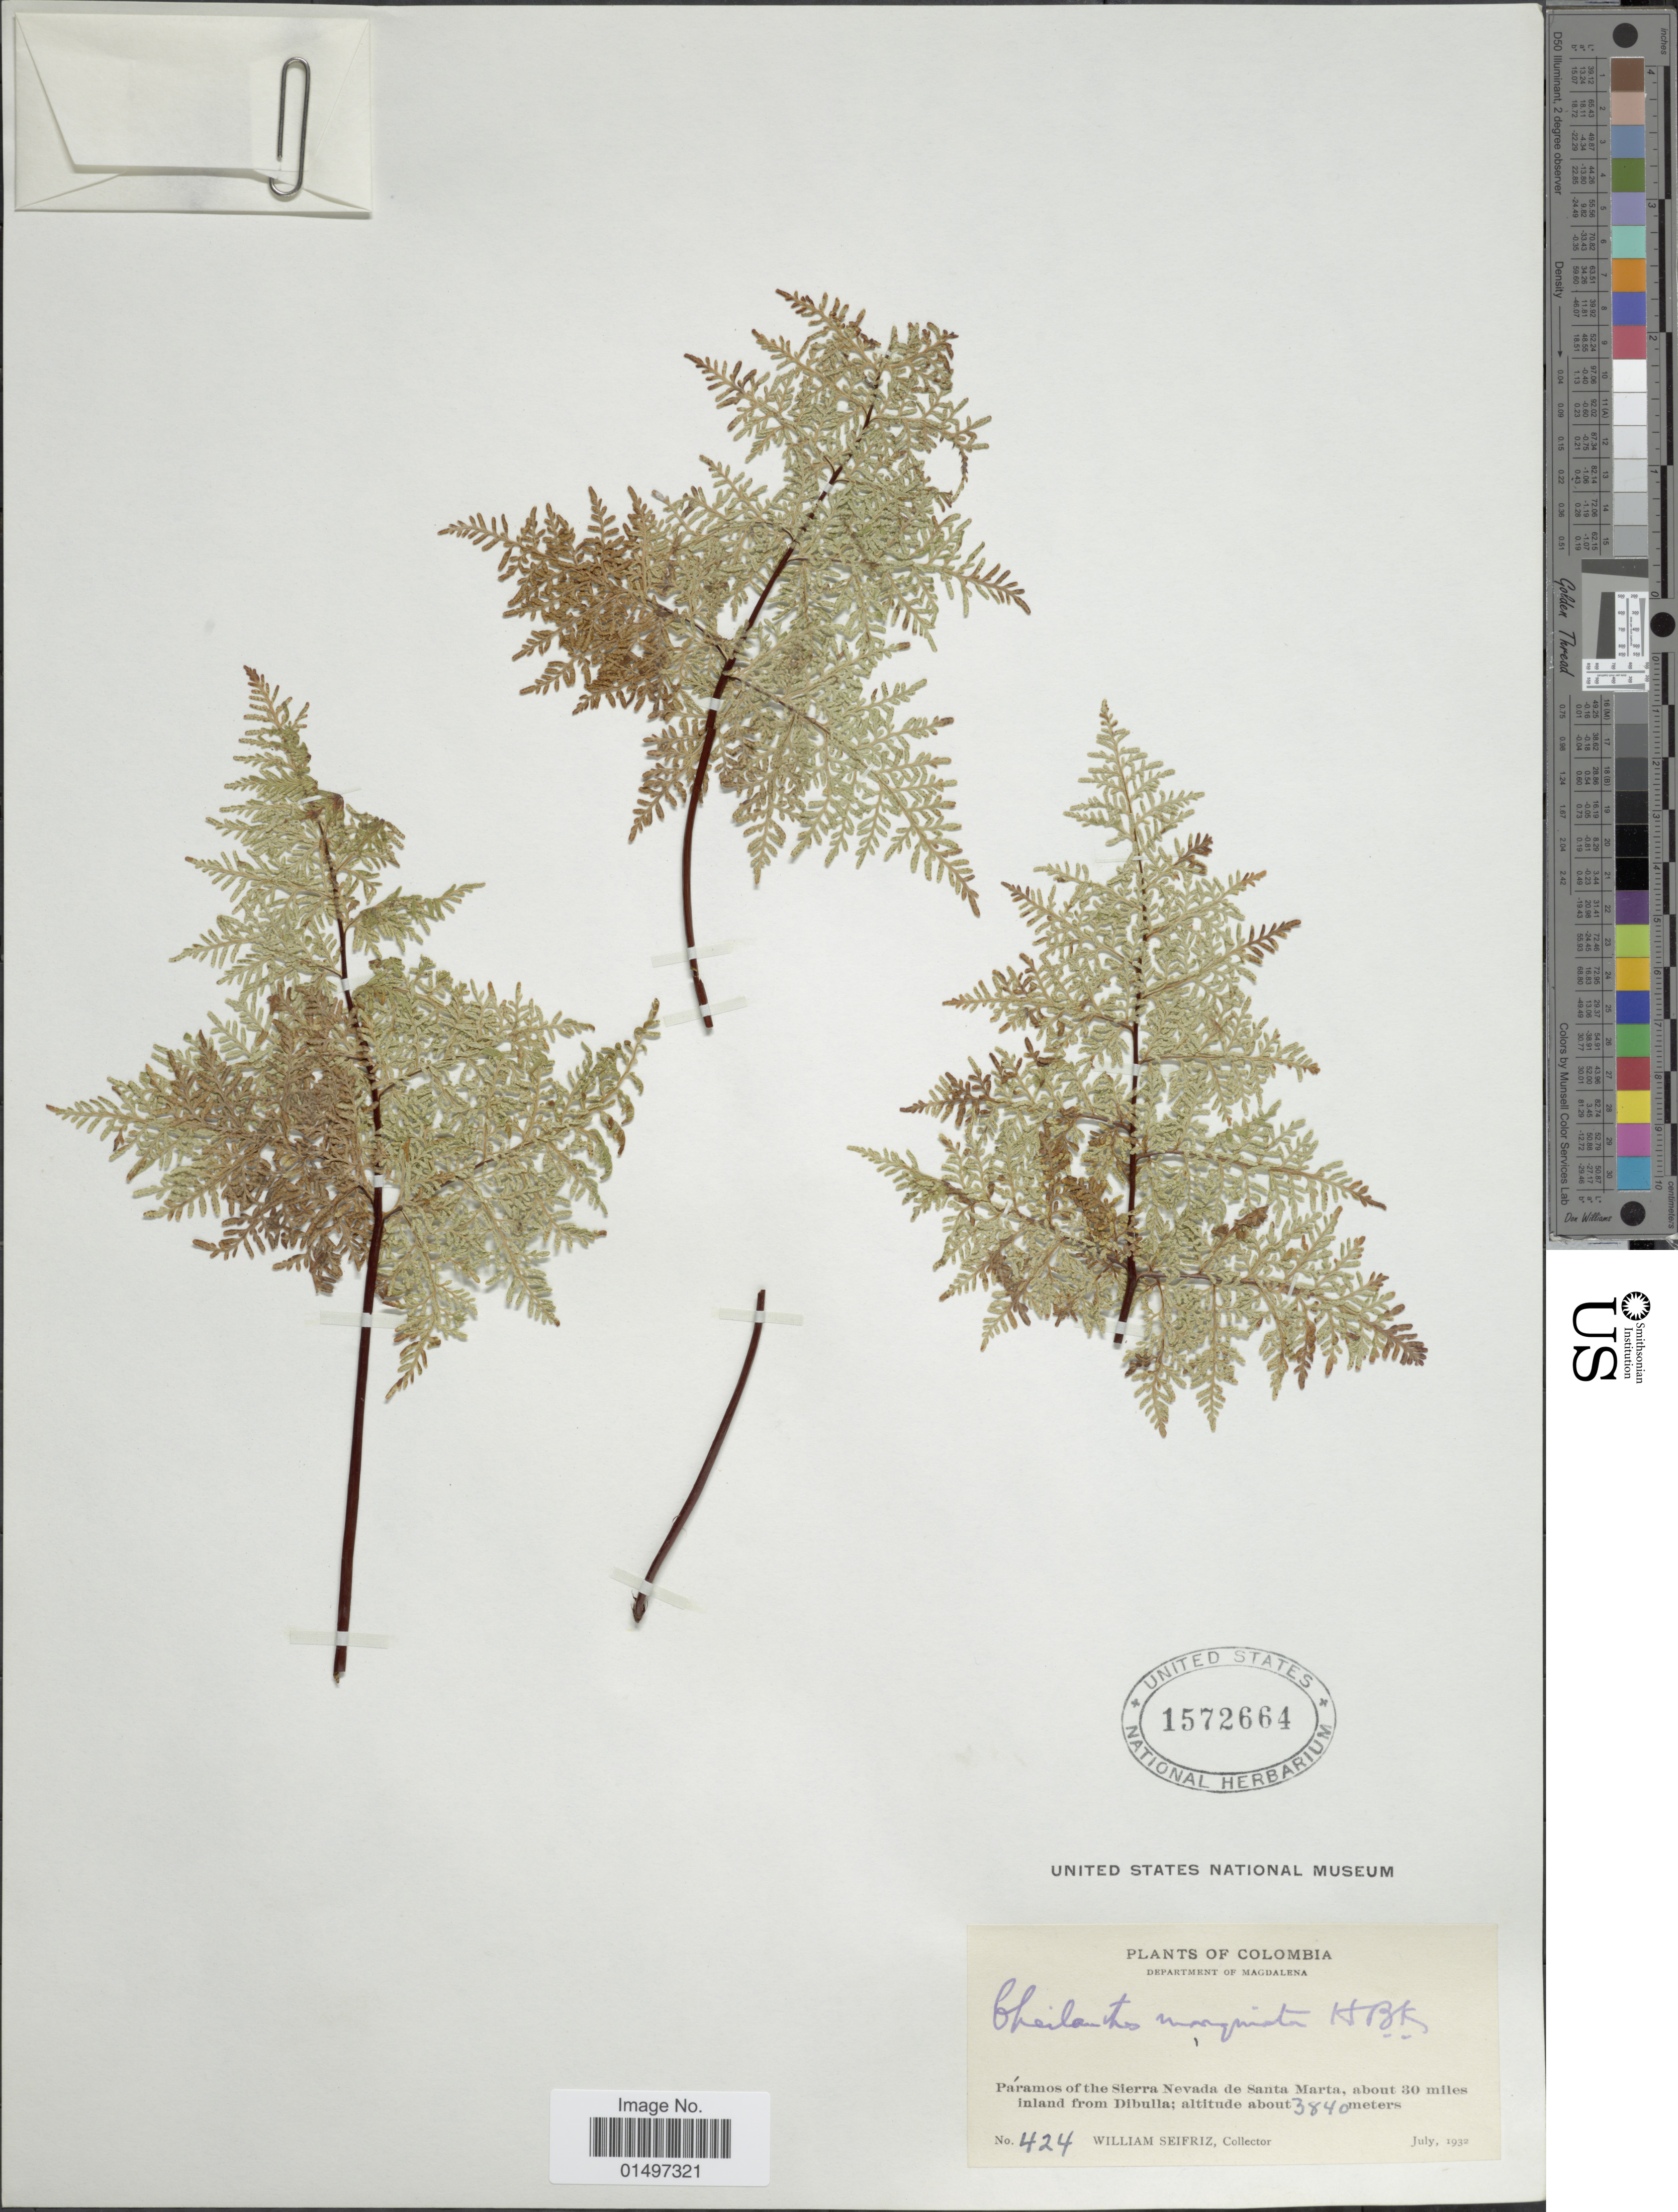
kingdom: Plantae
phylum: Tracheophyta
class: Polypodiopsida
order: Polypodiales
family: Pteridaceae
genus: Gaga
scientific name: Gaga marginata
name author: (Kunth) Fay W. Li & Windham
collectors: W. Seifriz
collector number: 424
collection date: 1932-07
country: Colombia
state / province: Magdalena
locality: Department of Magdalena. Paramos of the Sierra Nevada de Santa Marta, about 30 miles inland from Dibulla.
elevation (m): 3840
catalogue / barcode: US 1572664